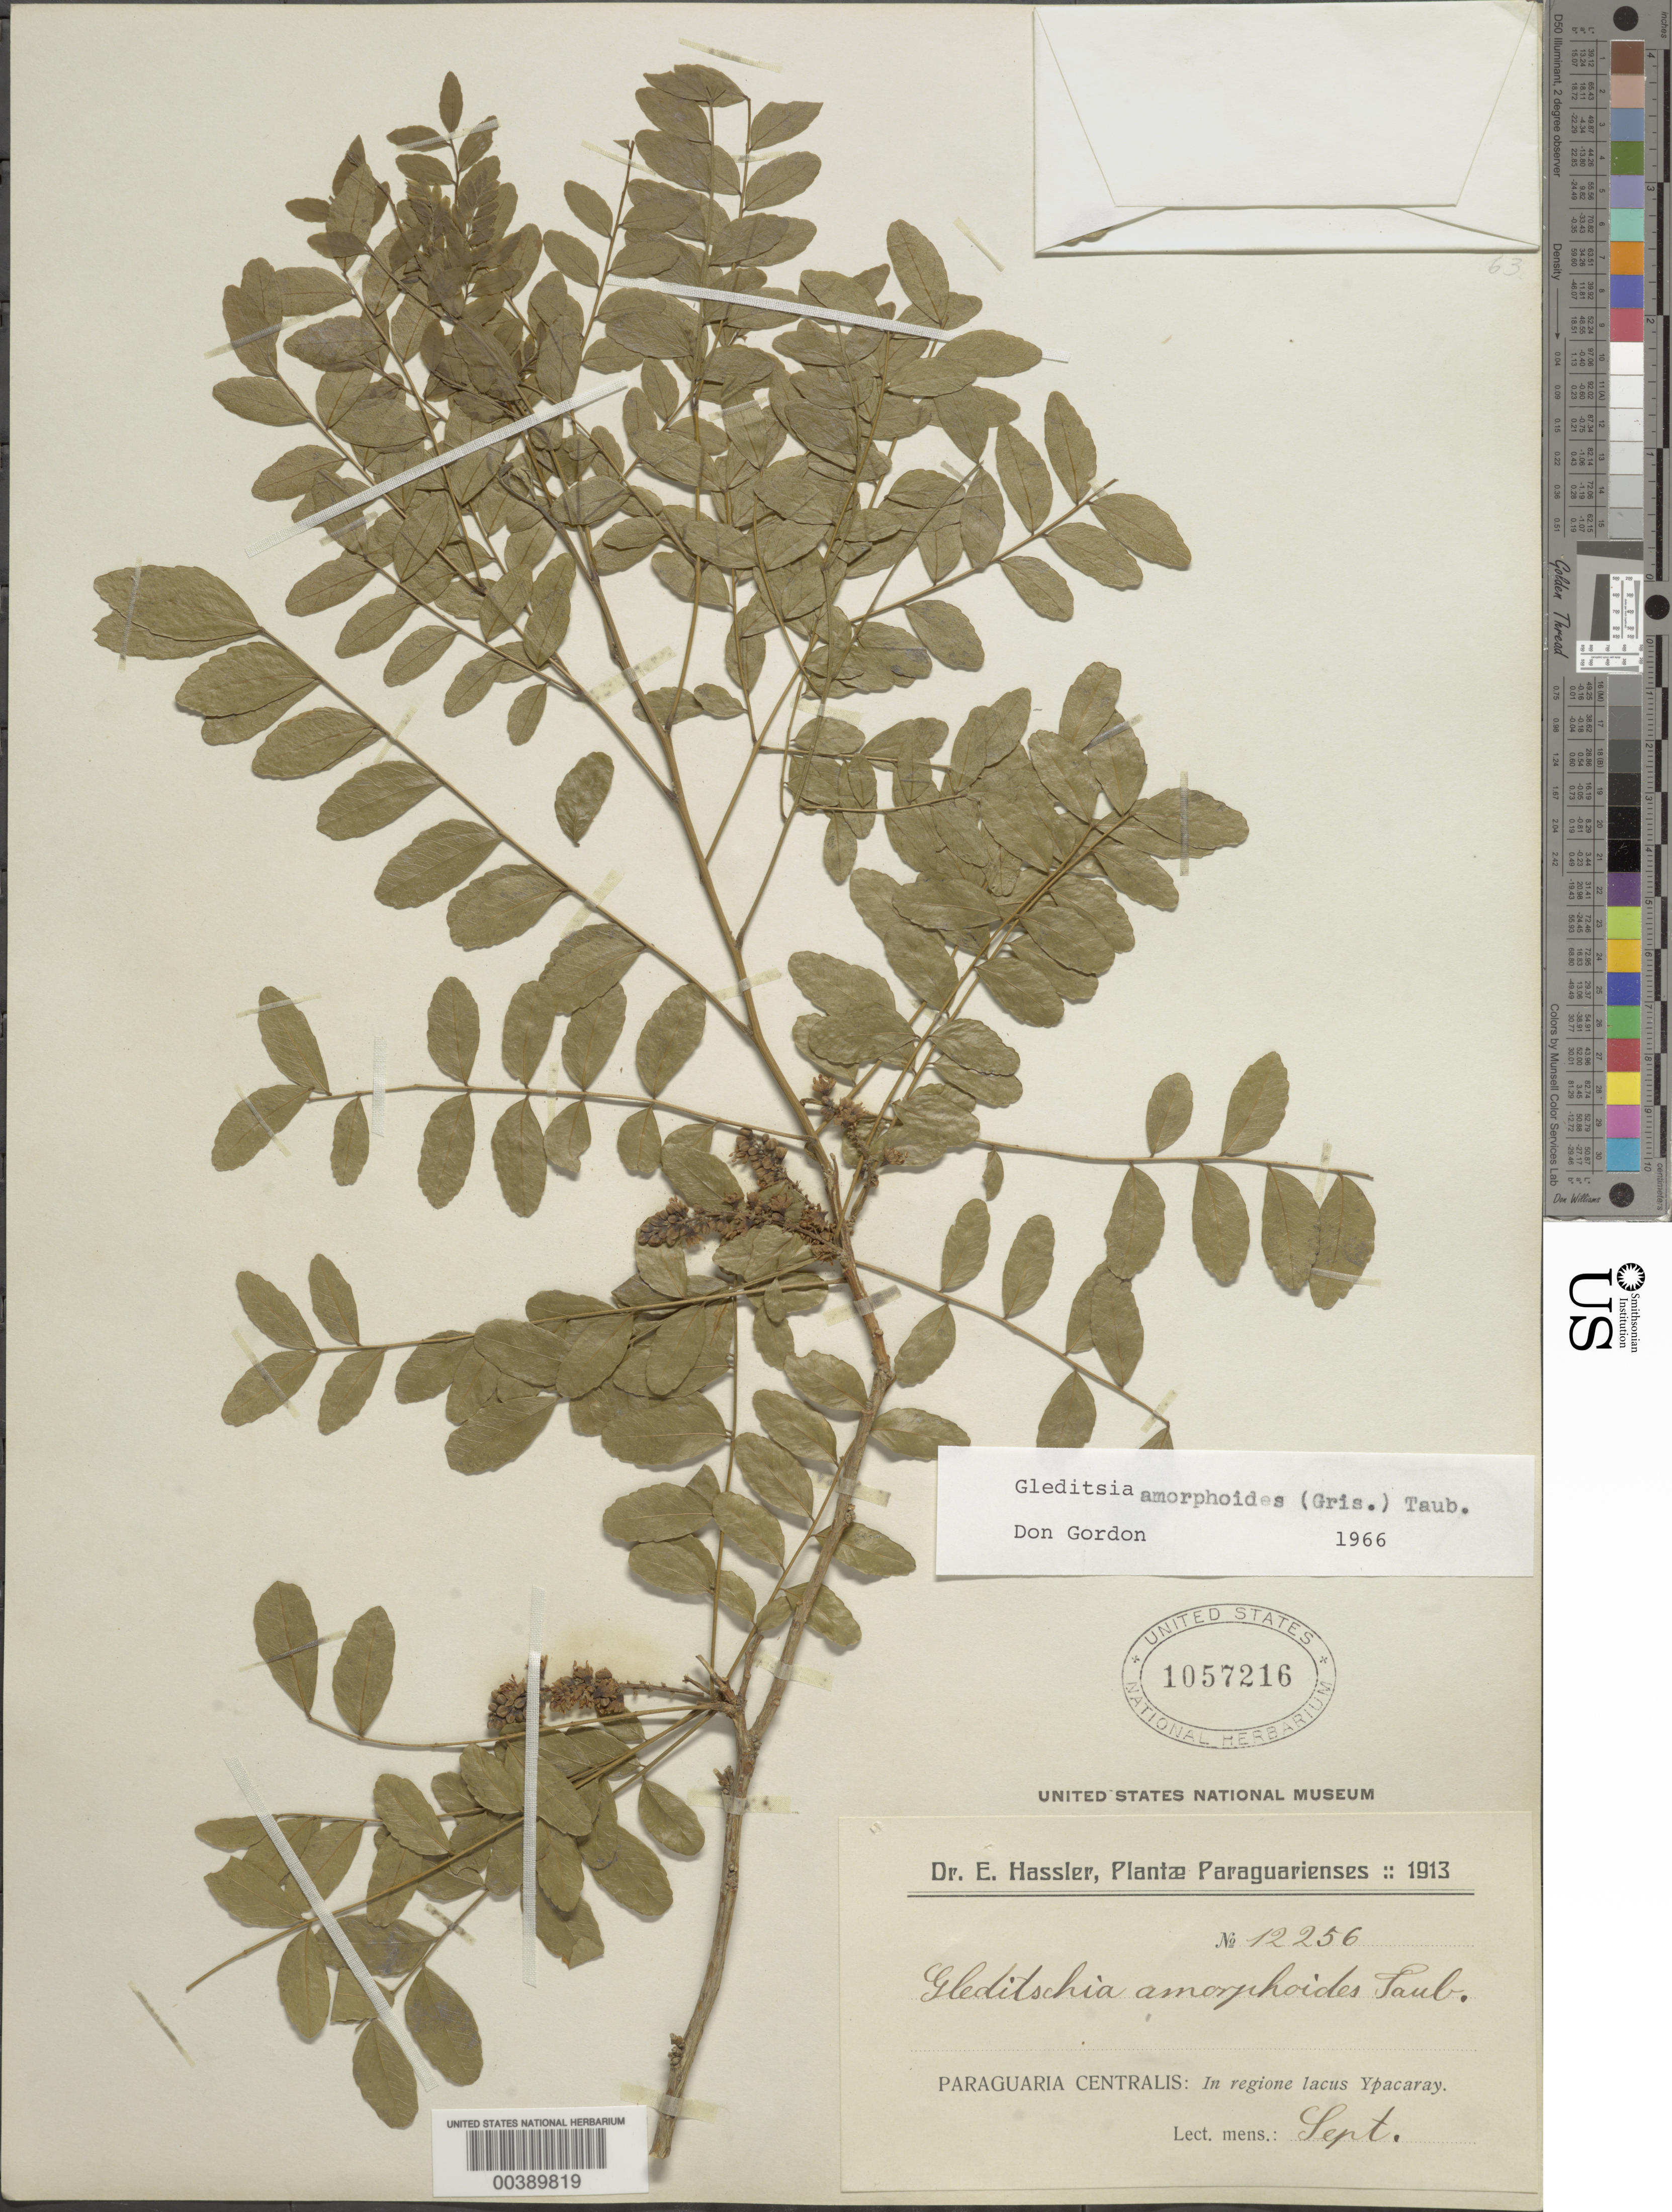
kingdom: Plantae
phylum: Tracheophyta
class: Magnoliopsida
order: Fabales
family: Fabaceae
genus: Gleditsia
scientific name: Gleditsia amorphoides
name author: (Griseb.) Taub.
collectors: E. Hassler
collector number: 12256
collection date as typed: Sep 1913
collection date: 1913-09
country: Paraguay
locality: In regione lacus ypacaray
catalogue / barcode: US 1057216